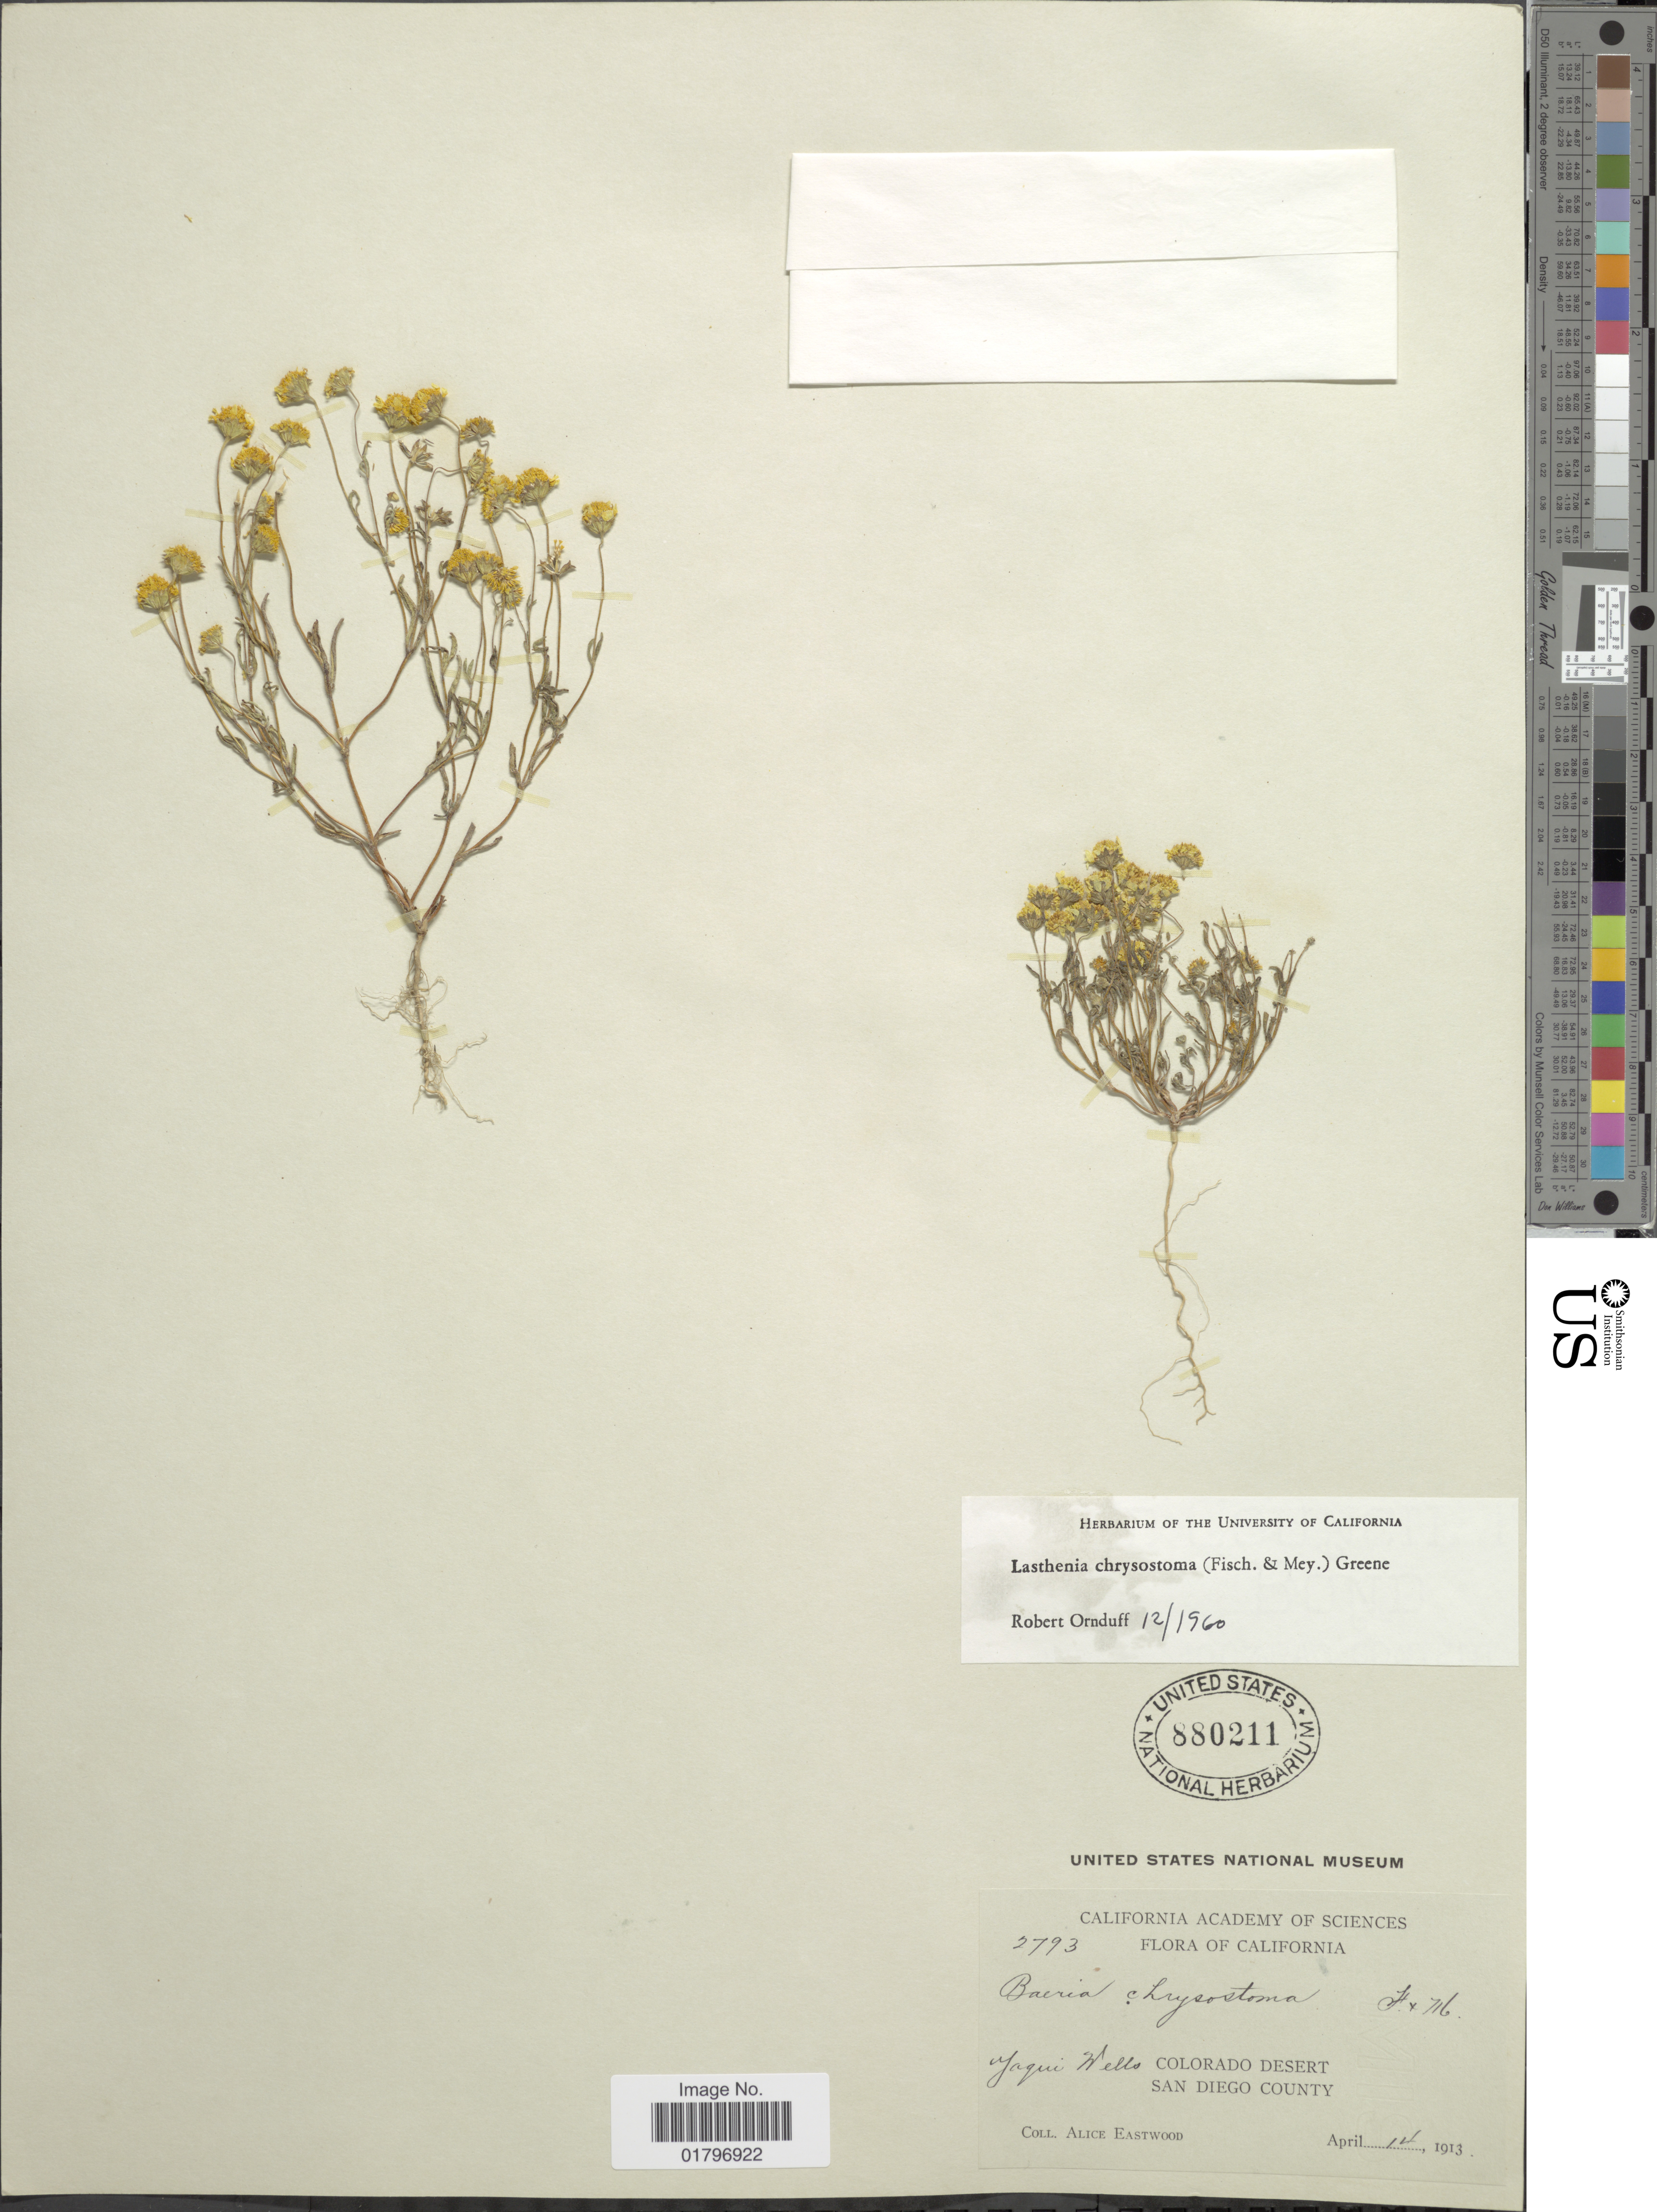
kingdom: Plantae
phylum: Tracheophyta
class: Magnoliopsida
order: Asterales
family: Asteraceae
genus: Lasthenia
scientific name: Lasthenia chrysostoma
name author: (Fisch. & C.A. Mey.) Greene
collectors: A. Eastwood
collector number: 2793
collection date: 1913-04-14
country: United States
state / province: California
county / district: San Diego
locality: Yaqui Wells, Colorado Desert. San Diego County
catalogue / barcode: US 880211